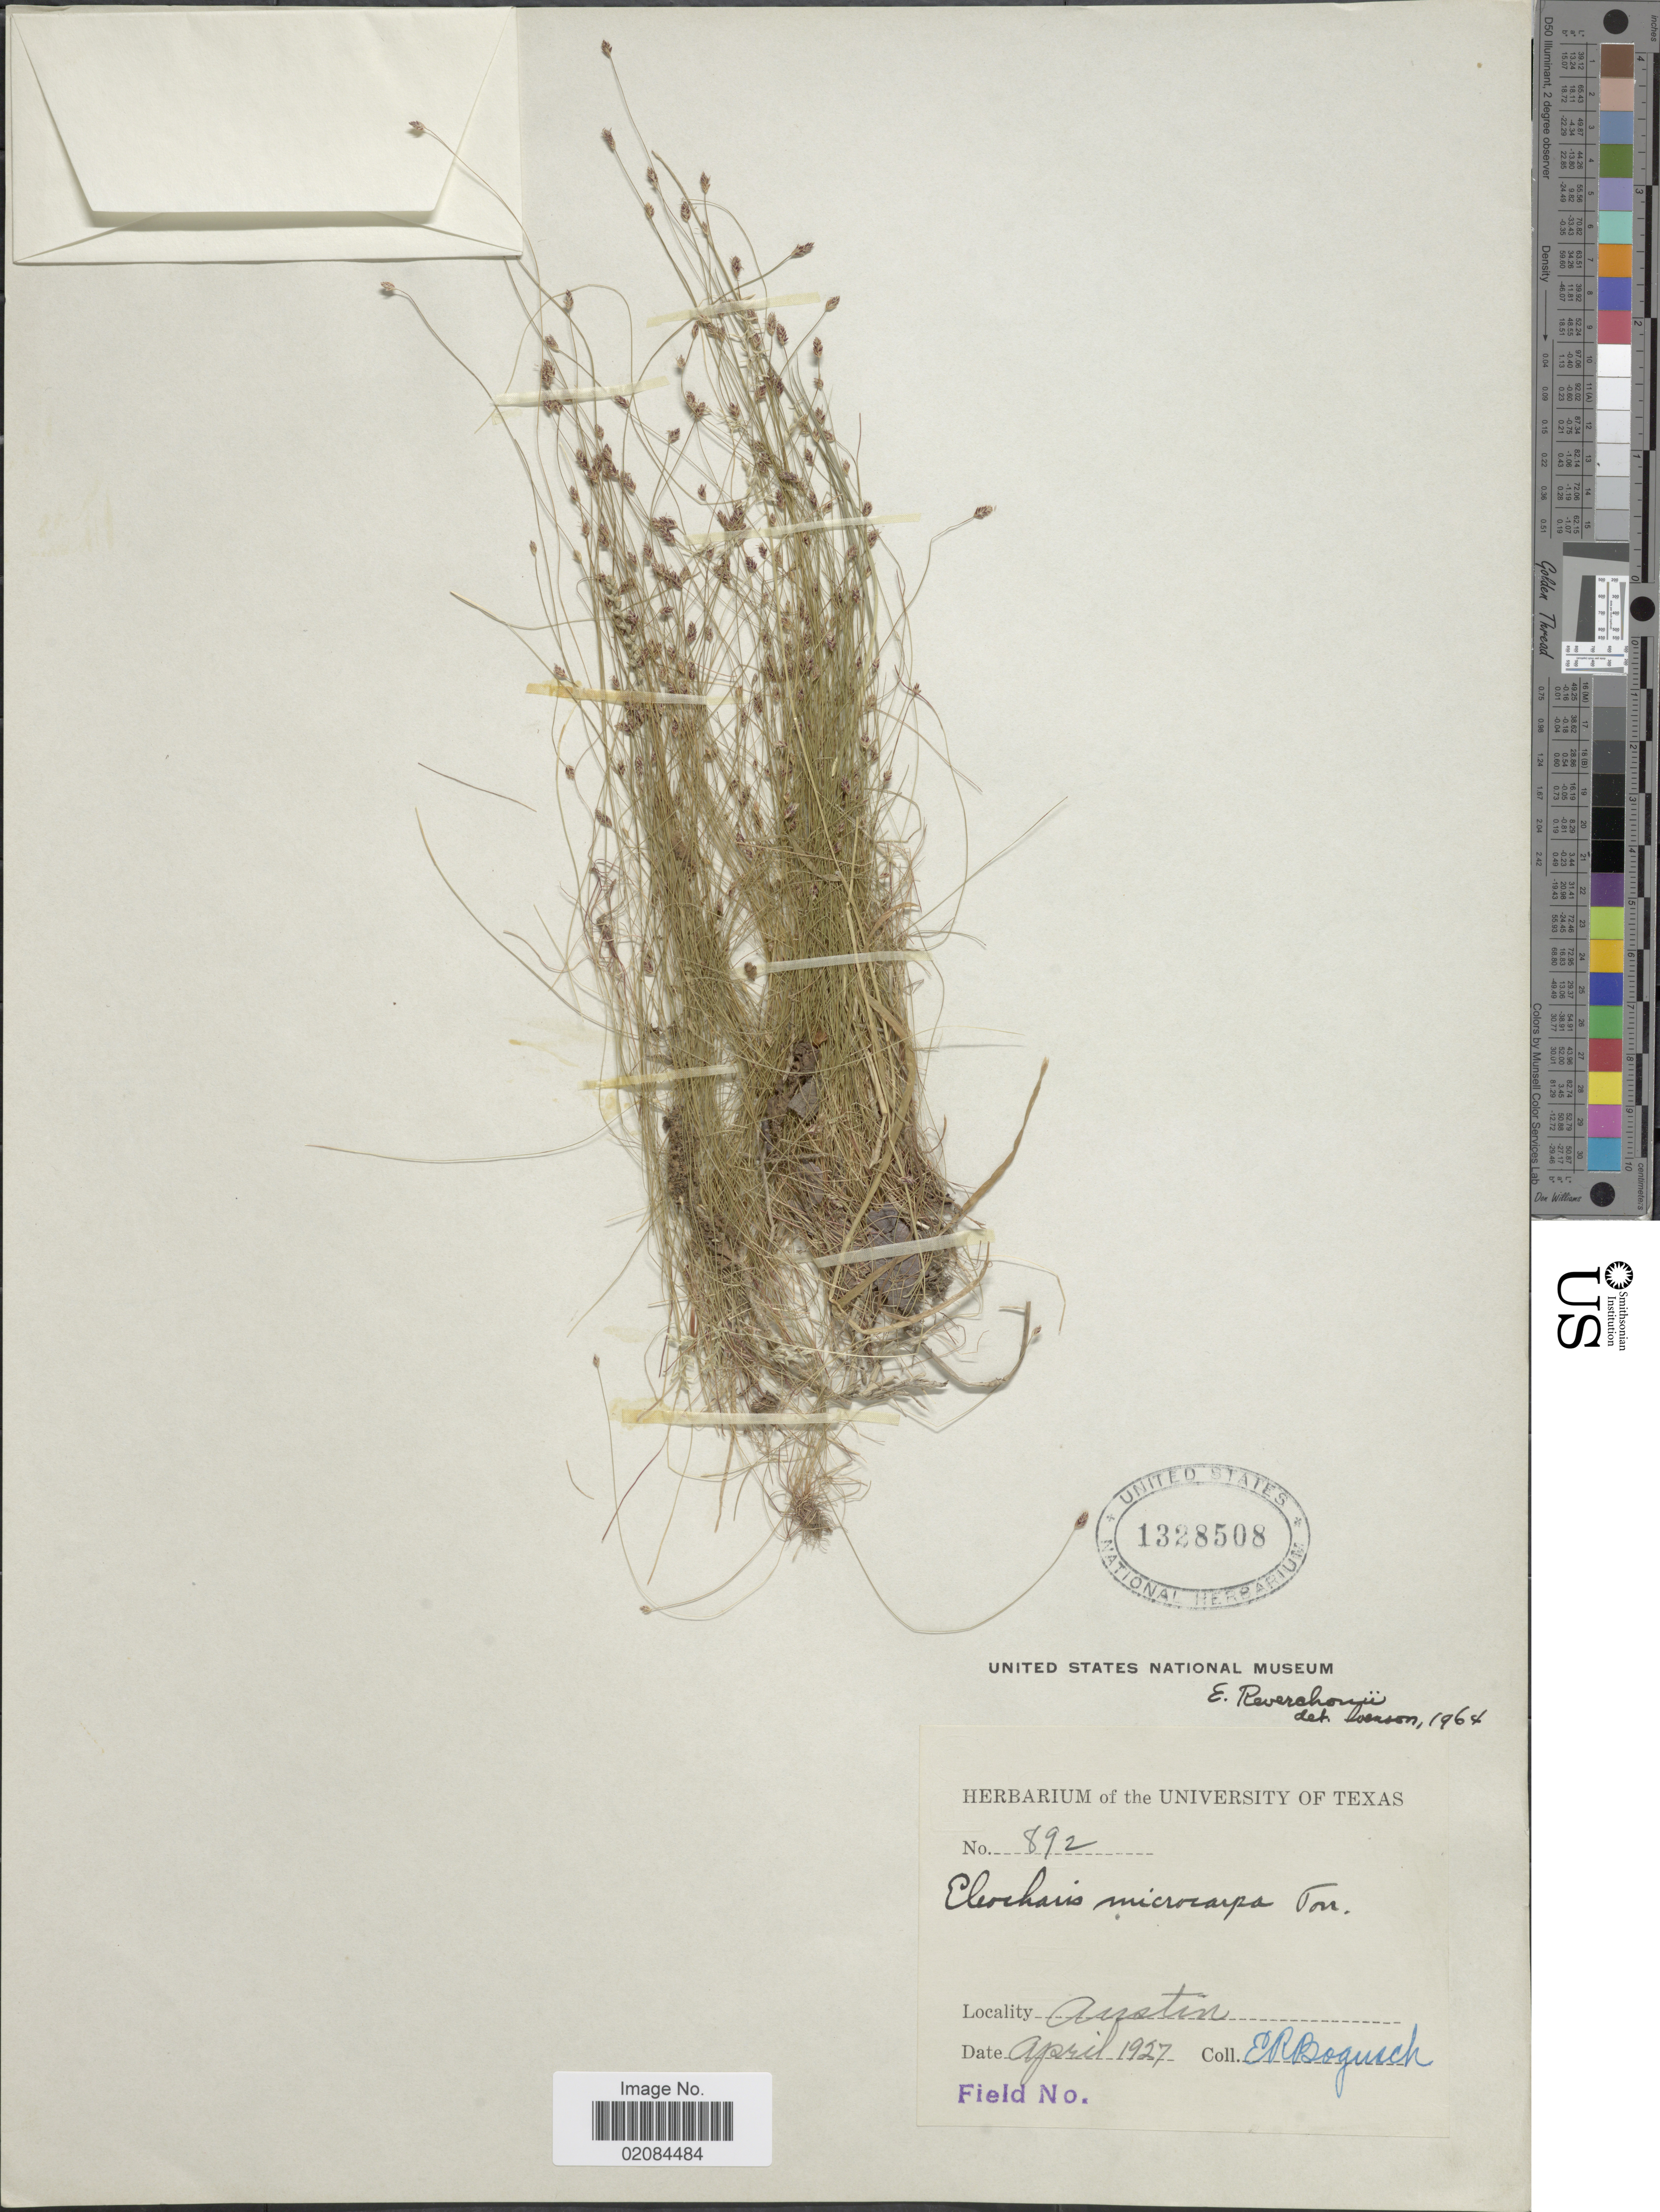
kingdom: Plantae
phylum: Tracheophyta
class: Liliopsida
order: Poales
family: Cyperaceae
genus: Eleocharis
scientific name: Eleocharis reverchonii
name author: Svenson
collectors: E. Bogusch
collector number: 892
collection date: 1927-04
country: United States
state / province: Texas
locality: Austin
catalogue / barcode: US 1328508